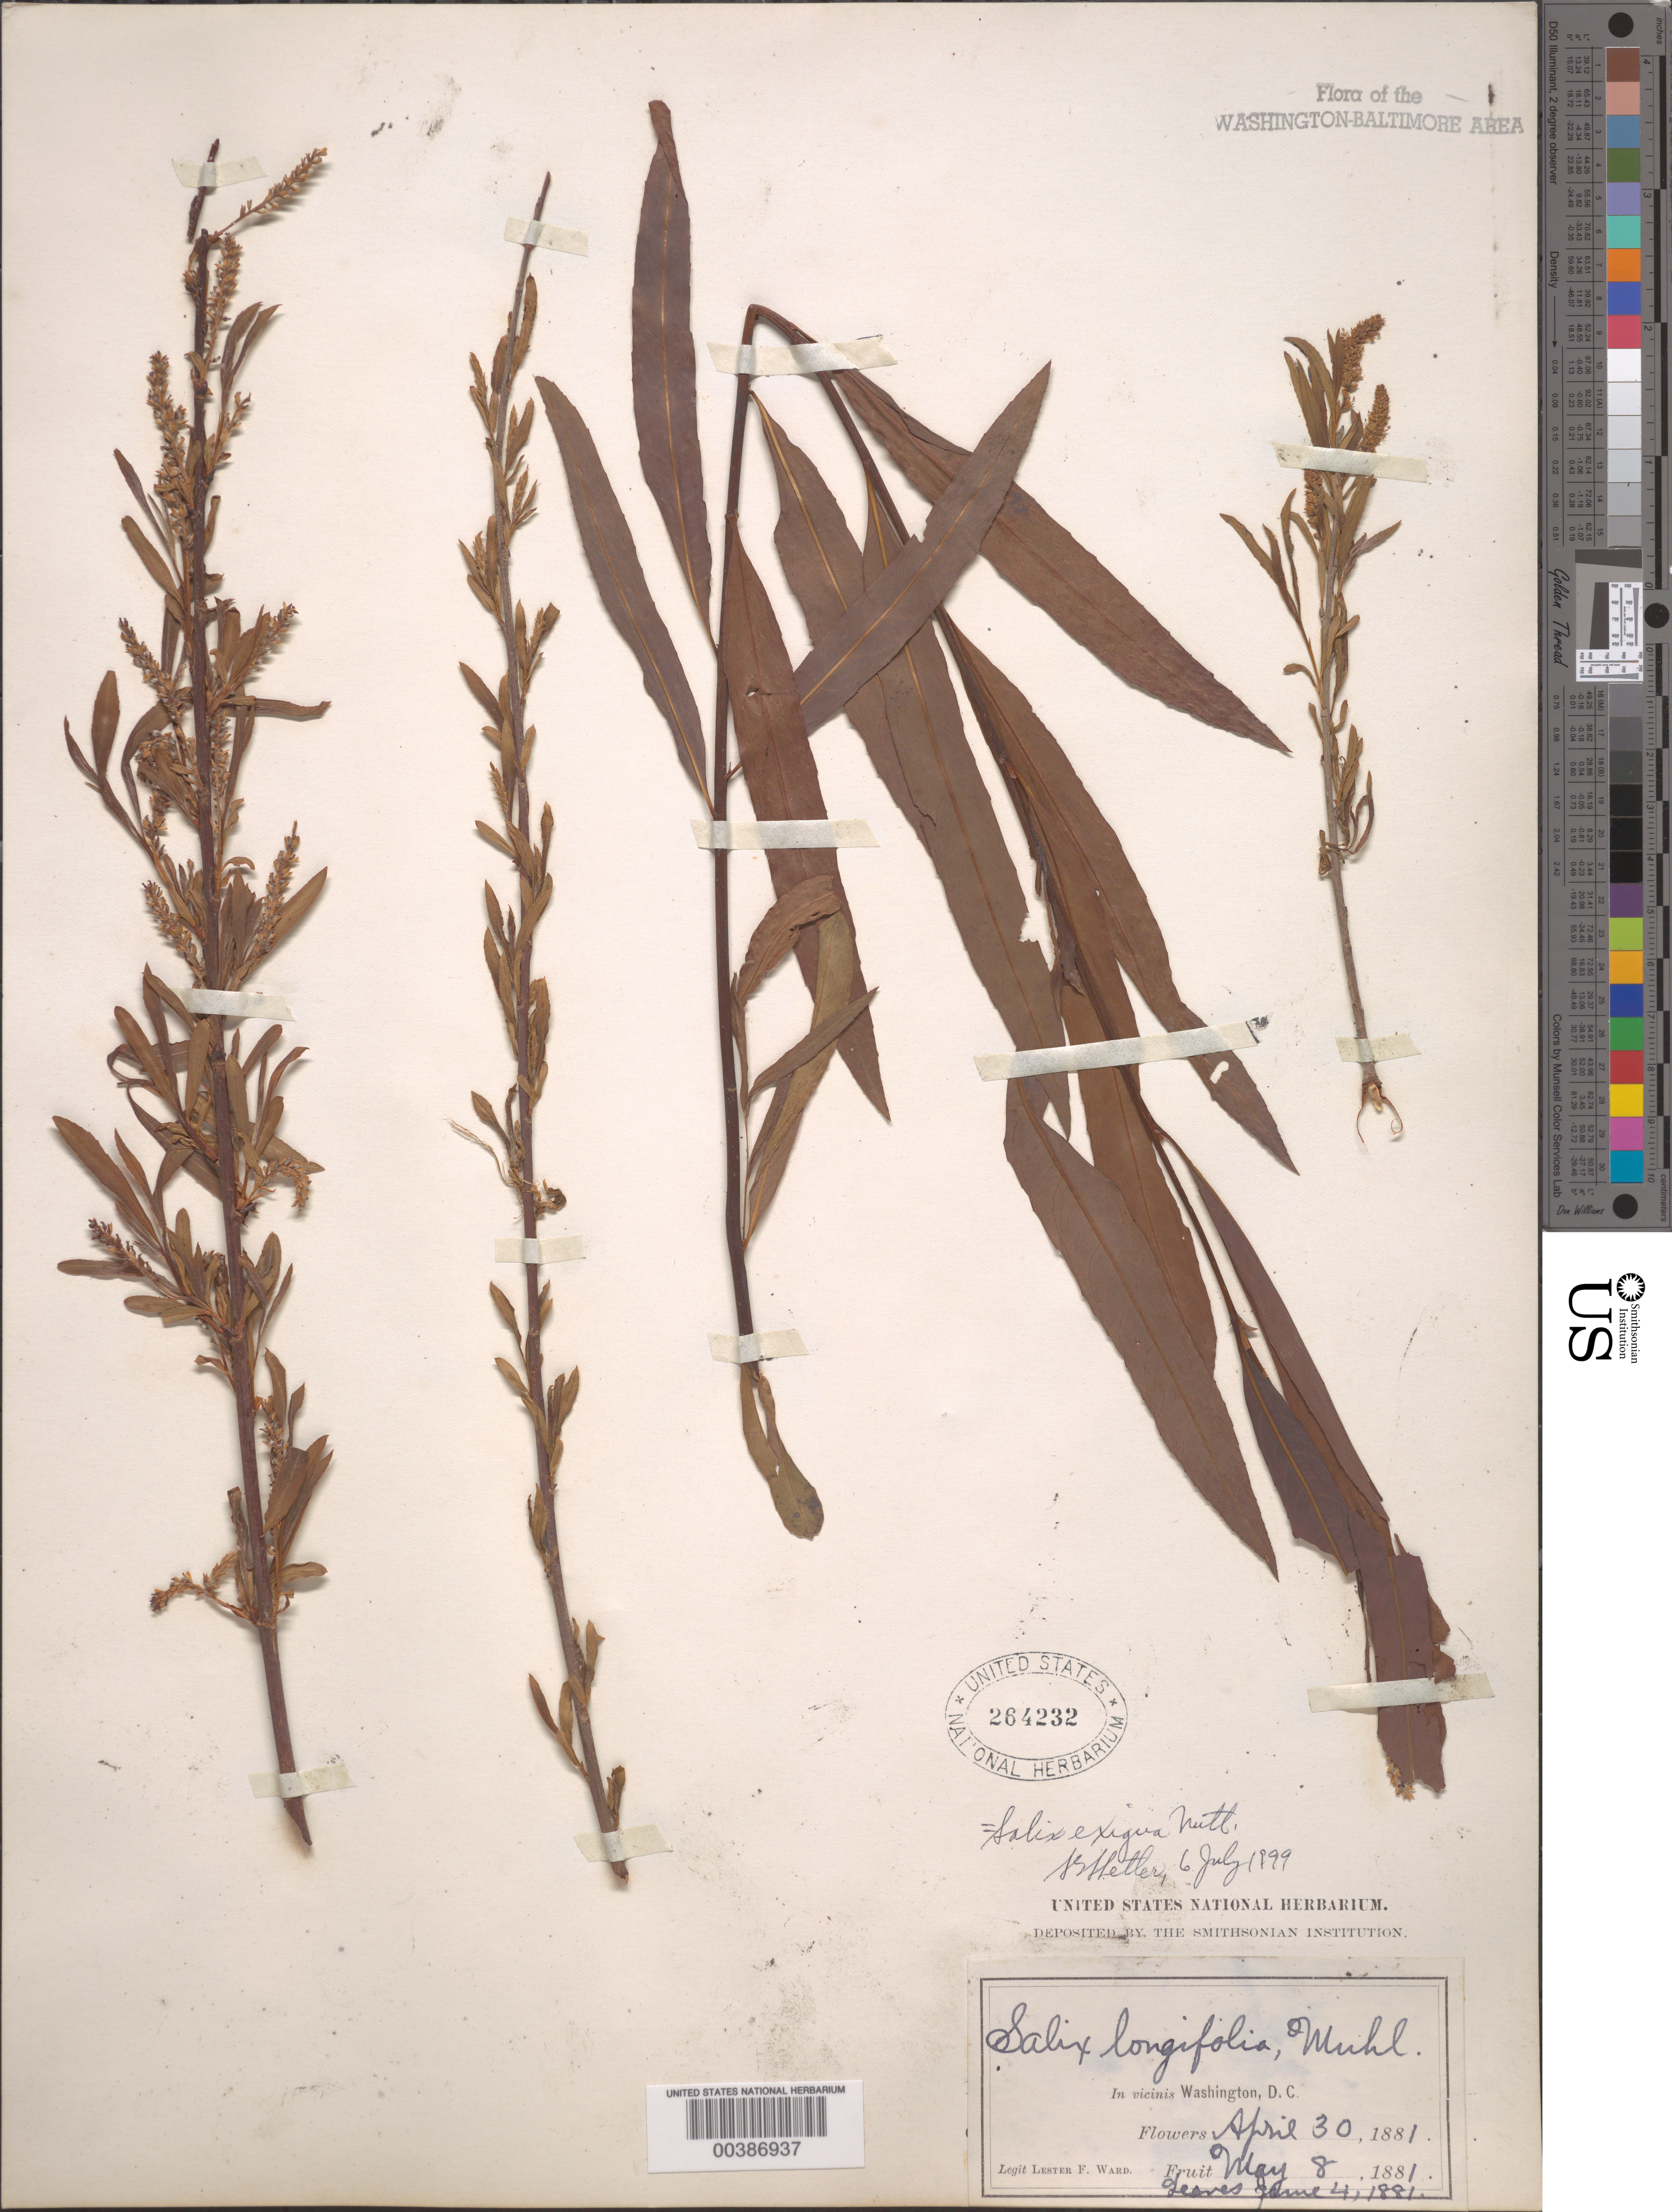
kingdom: Plantae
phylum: Tracheophyta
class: Magnoliopsida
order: Malpighiales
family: Salicaceae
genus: Salix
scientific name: Salix exigua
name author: Nutt.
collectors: L. F. Ward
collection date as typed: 30 Apr 1881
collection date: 1881-04-30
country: United States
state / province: District of Columbia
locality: DC vicinity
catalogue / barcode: US 264232